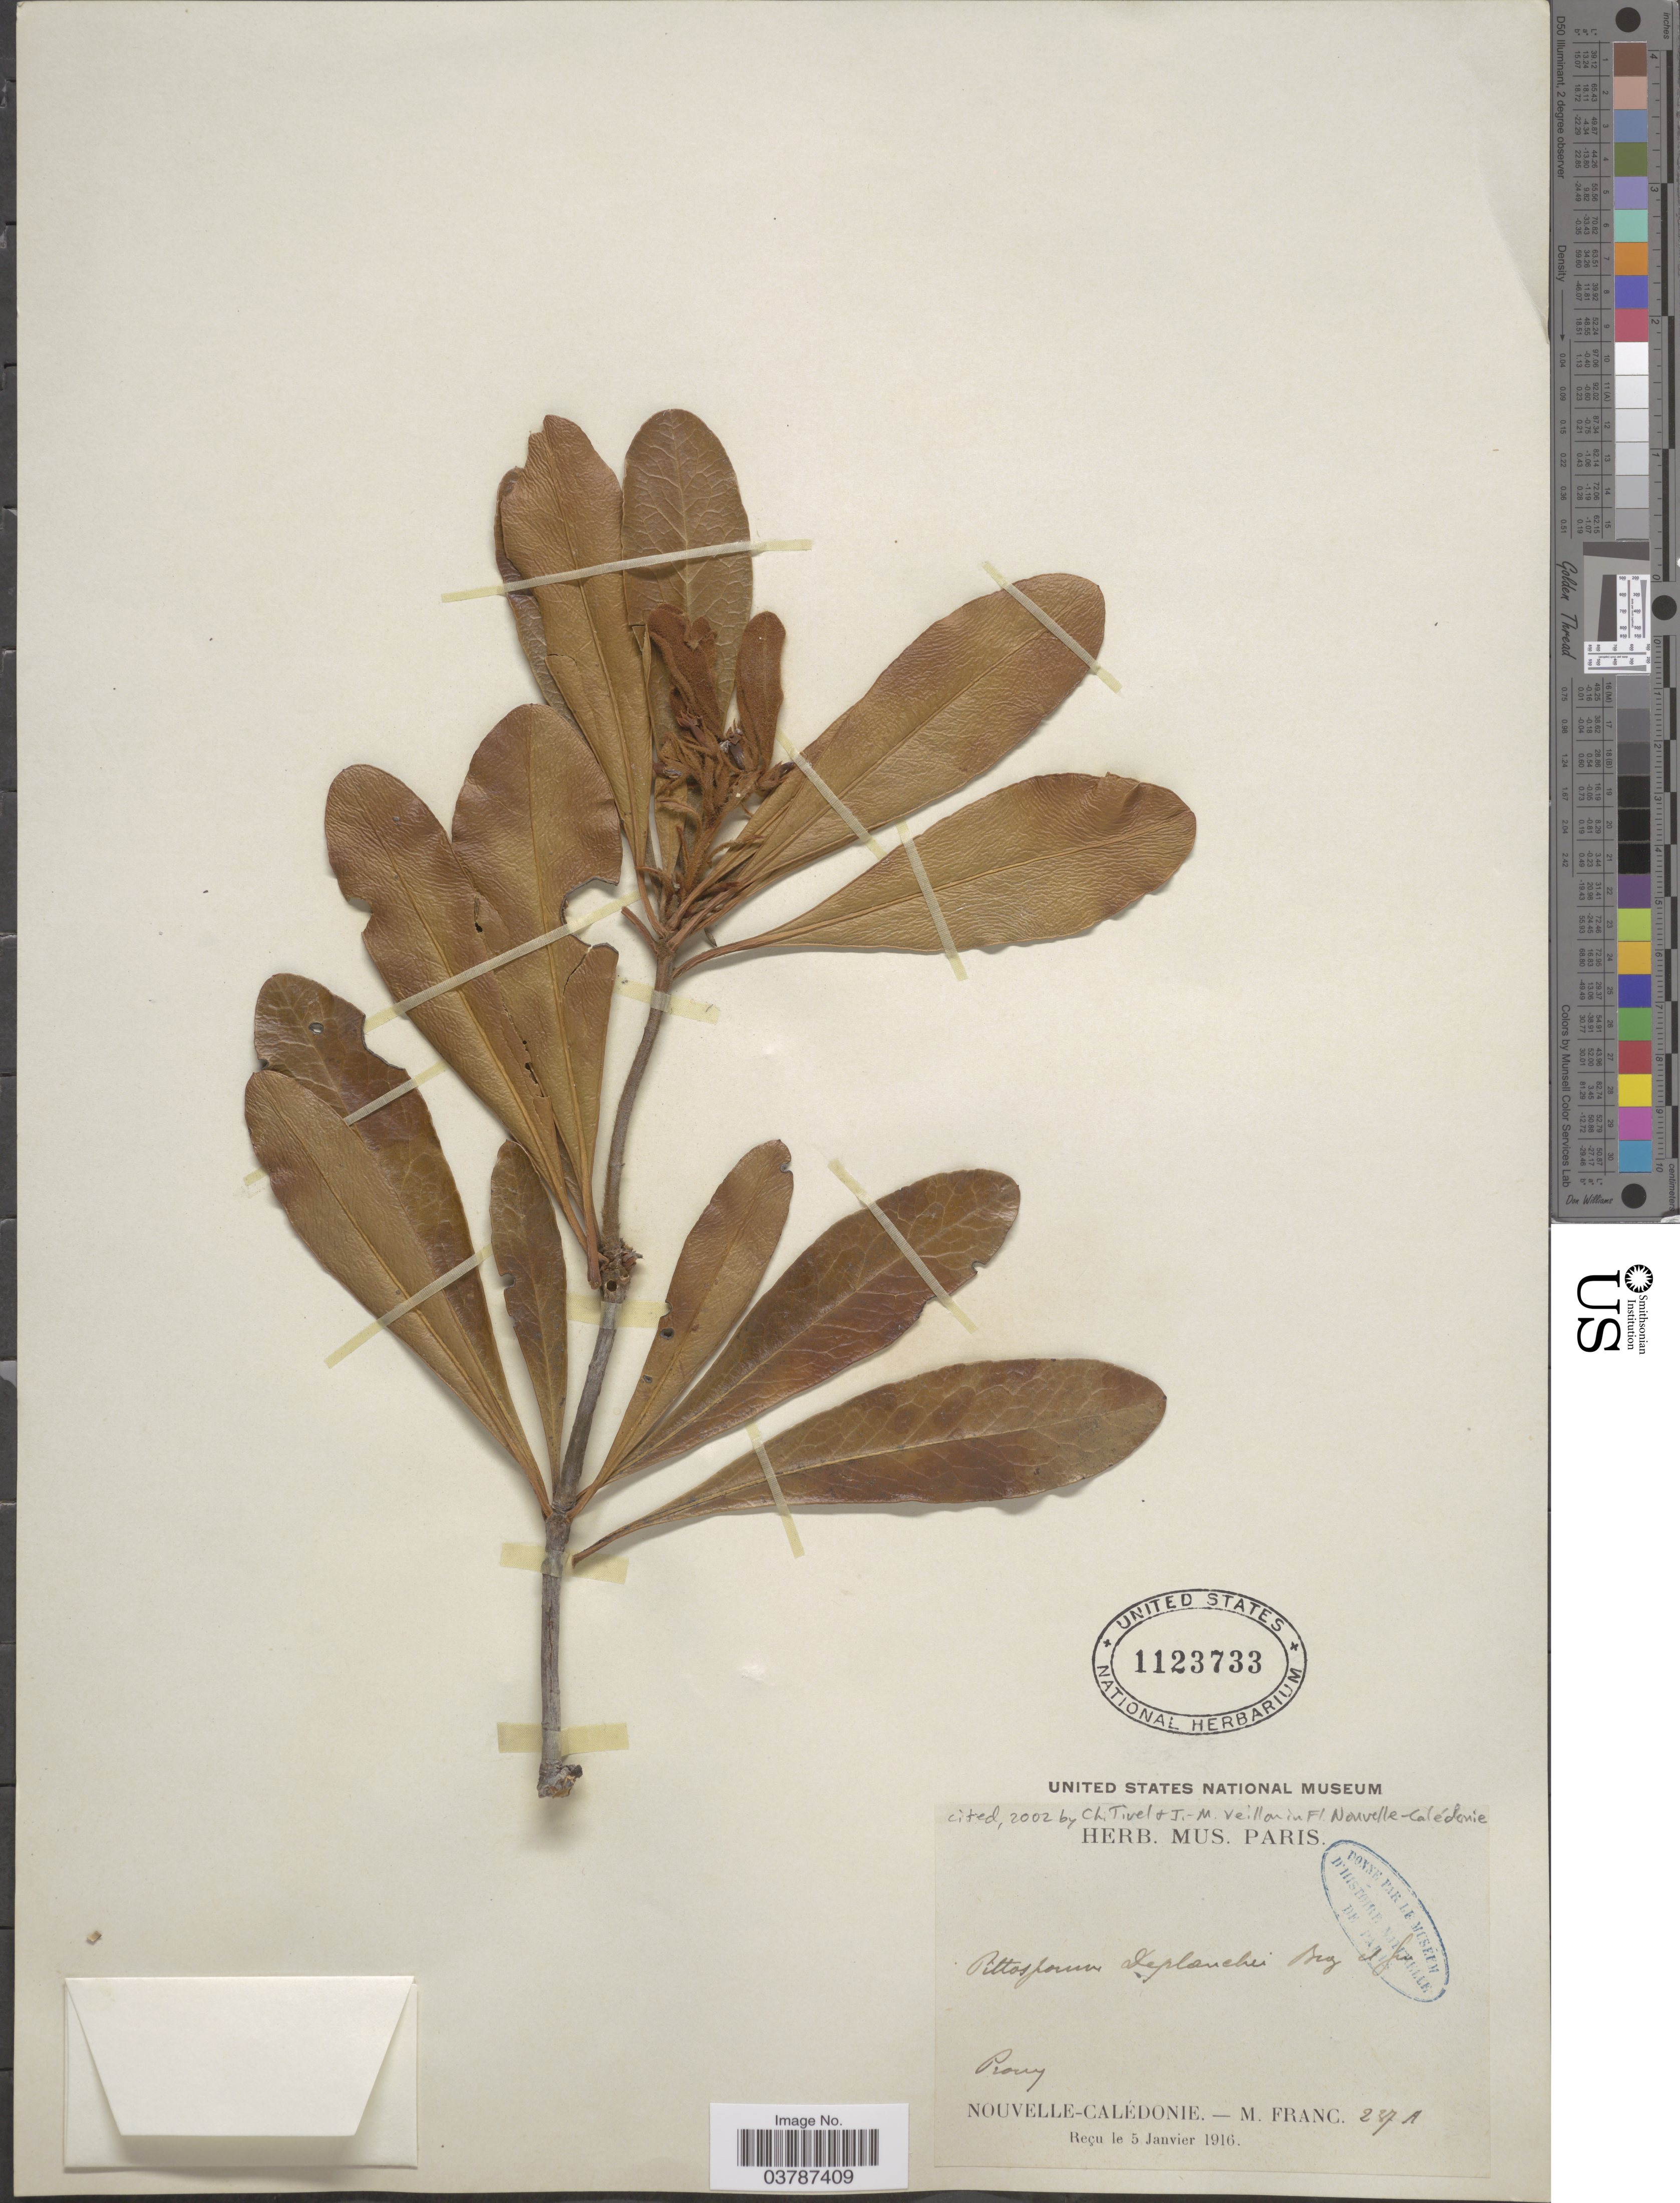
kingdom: Plantae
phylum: Tracheophyta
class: Magnoliopsida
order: Apiales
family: Pittosporaceae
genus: Pittosporum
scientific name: Pittosporum deplanchei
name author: Brongn. & Gris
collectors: M. Franc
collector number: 237 A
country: New Caledonia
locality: Nouvelle-Calédonie. Prony.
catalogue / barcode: US 1123733